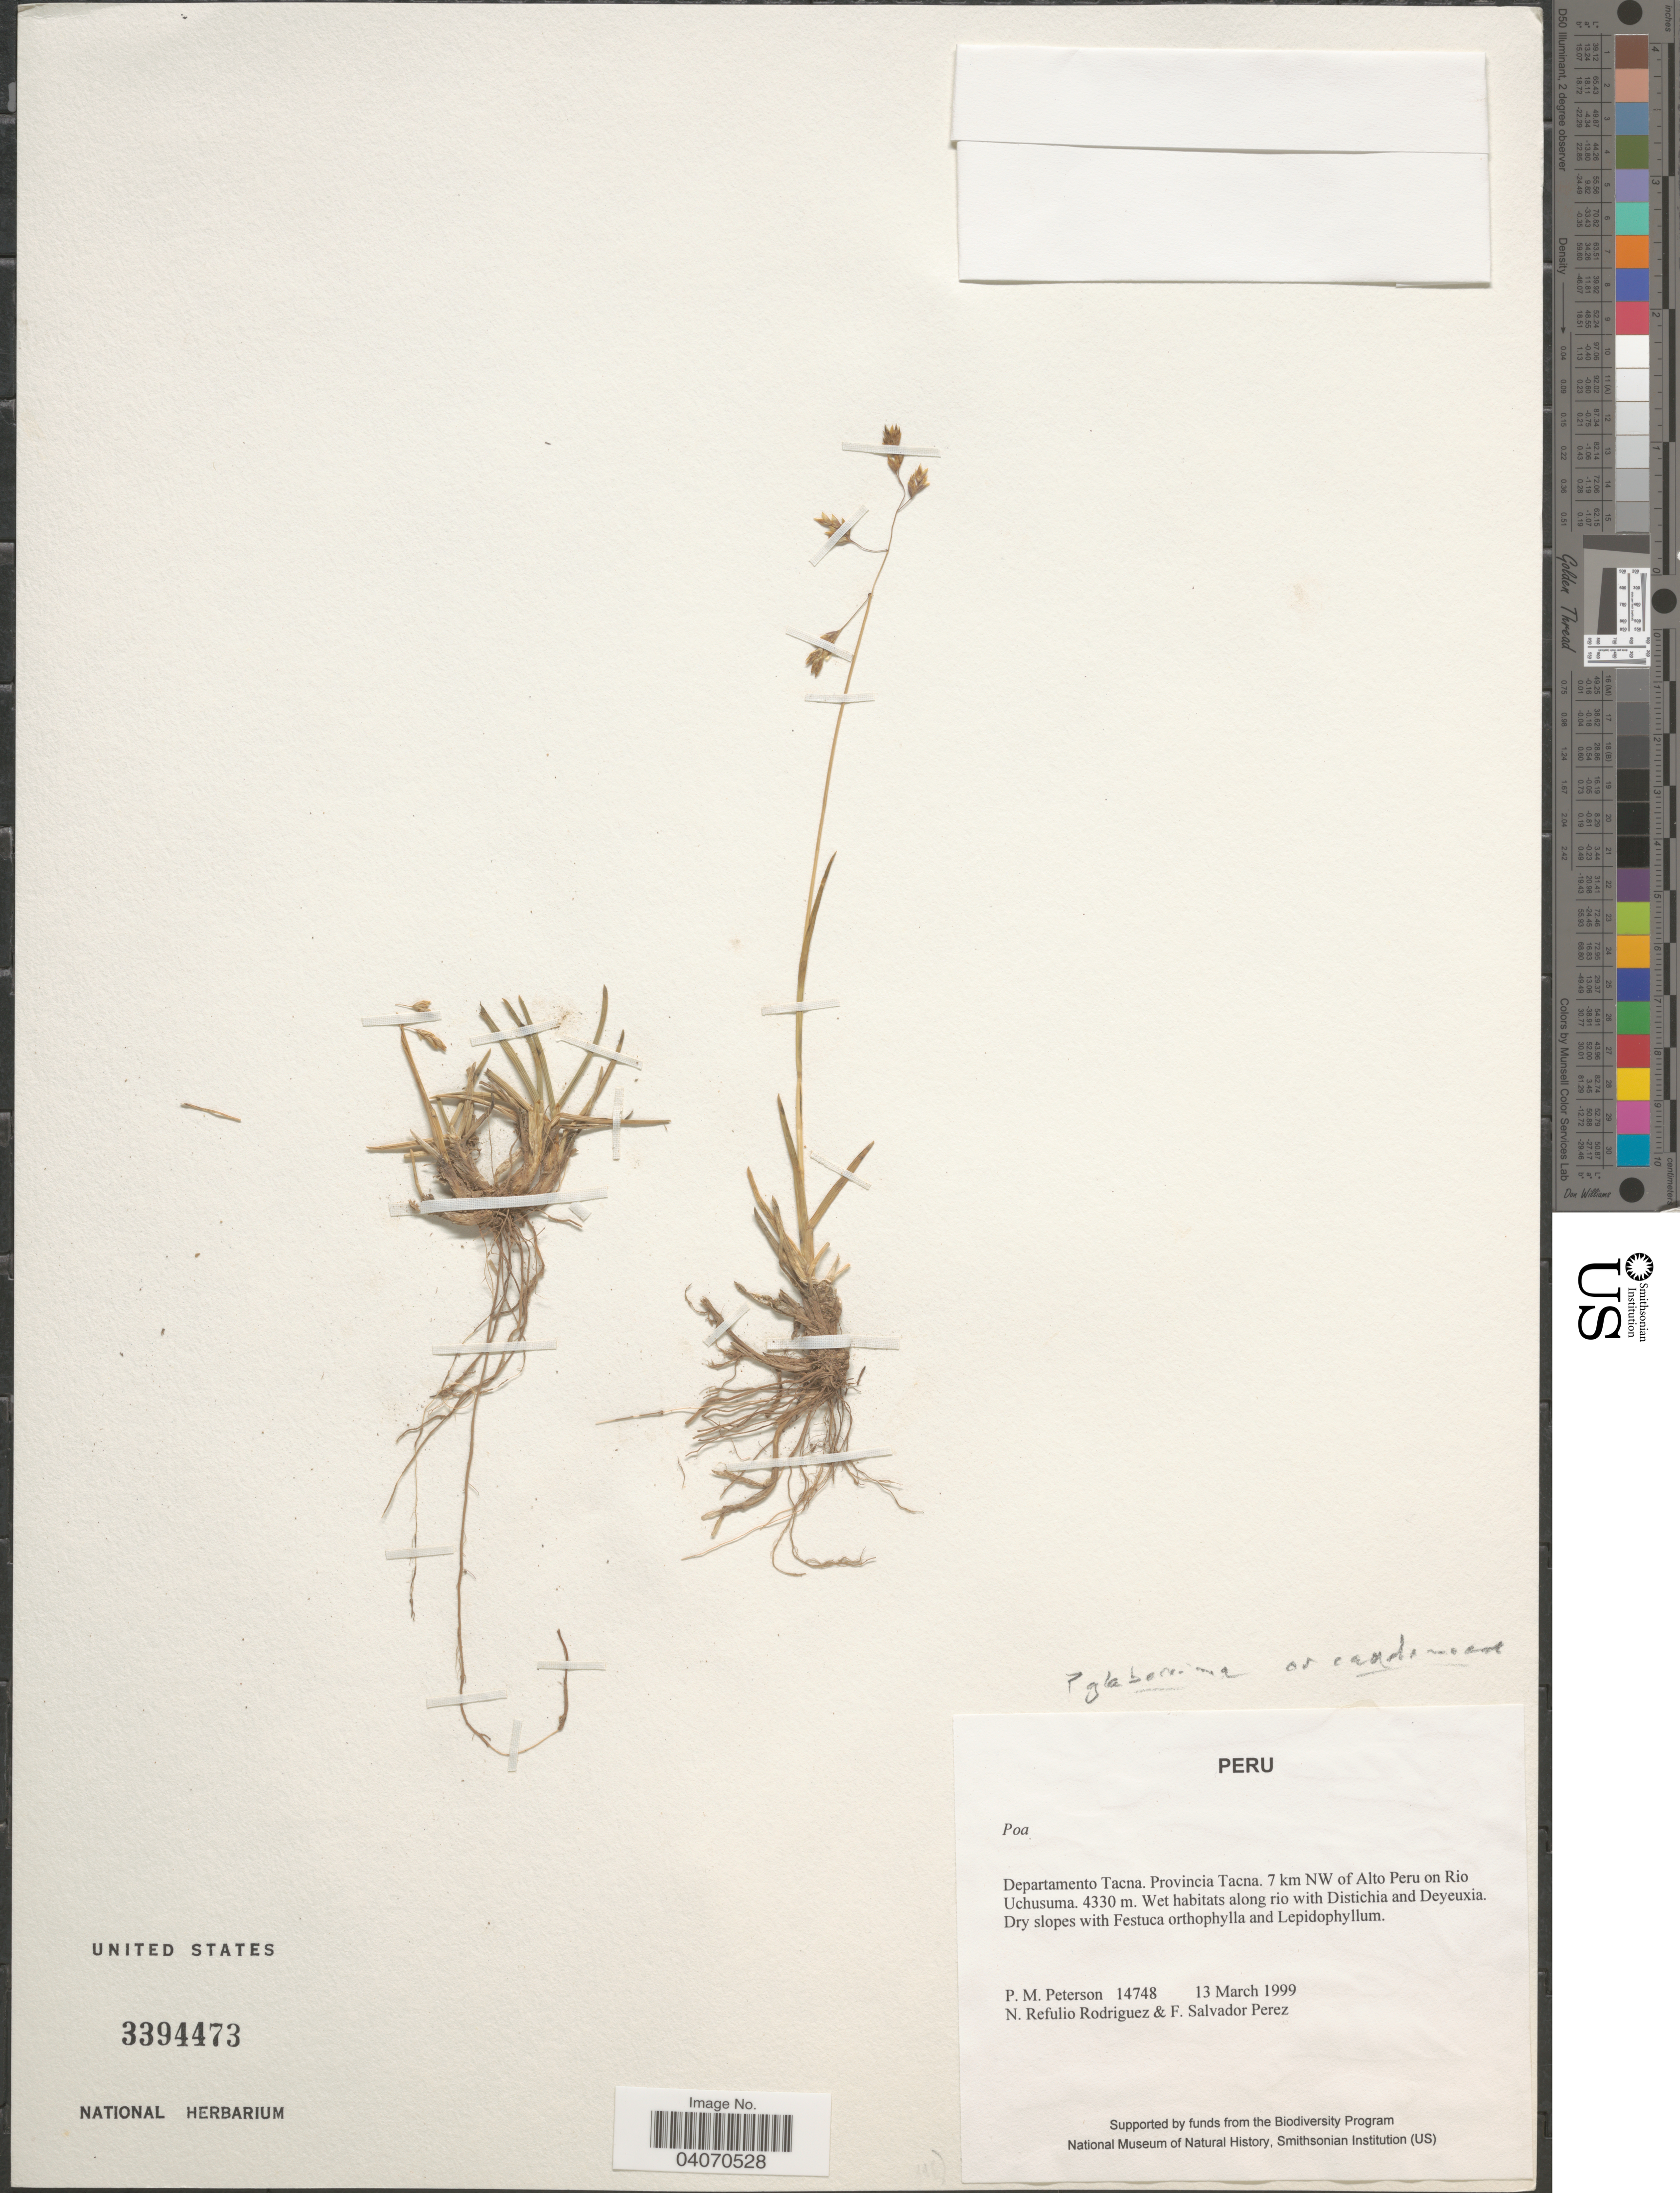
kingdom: Plantae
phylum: Tracheophyta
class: Liliopsida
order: Poales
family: Poaceae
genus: Poa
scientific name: Poa candamoana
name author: Pilg.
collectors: P. M. Peterson, N. Refulio-Rodríguez & F. Salvador Perez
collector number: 14748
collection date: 1999-03-13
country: Peru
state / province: Tacna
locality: Departamento Tacna. Provincia Tacna. 7 km NW of Alto Peru on Rio Uchusuma.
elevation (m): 4330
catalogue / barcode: US 3394473